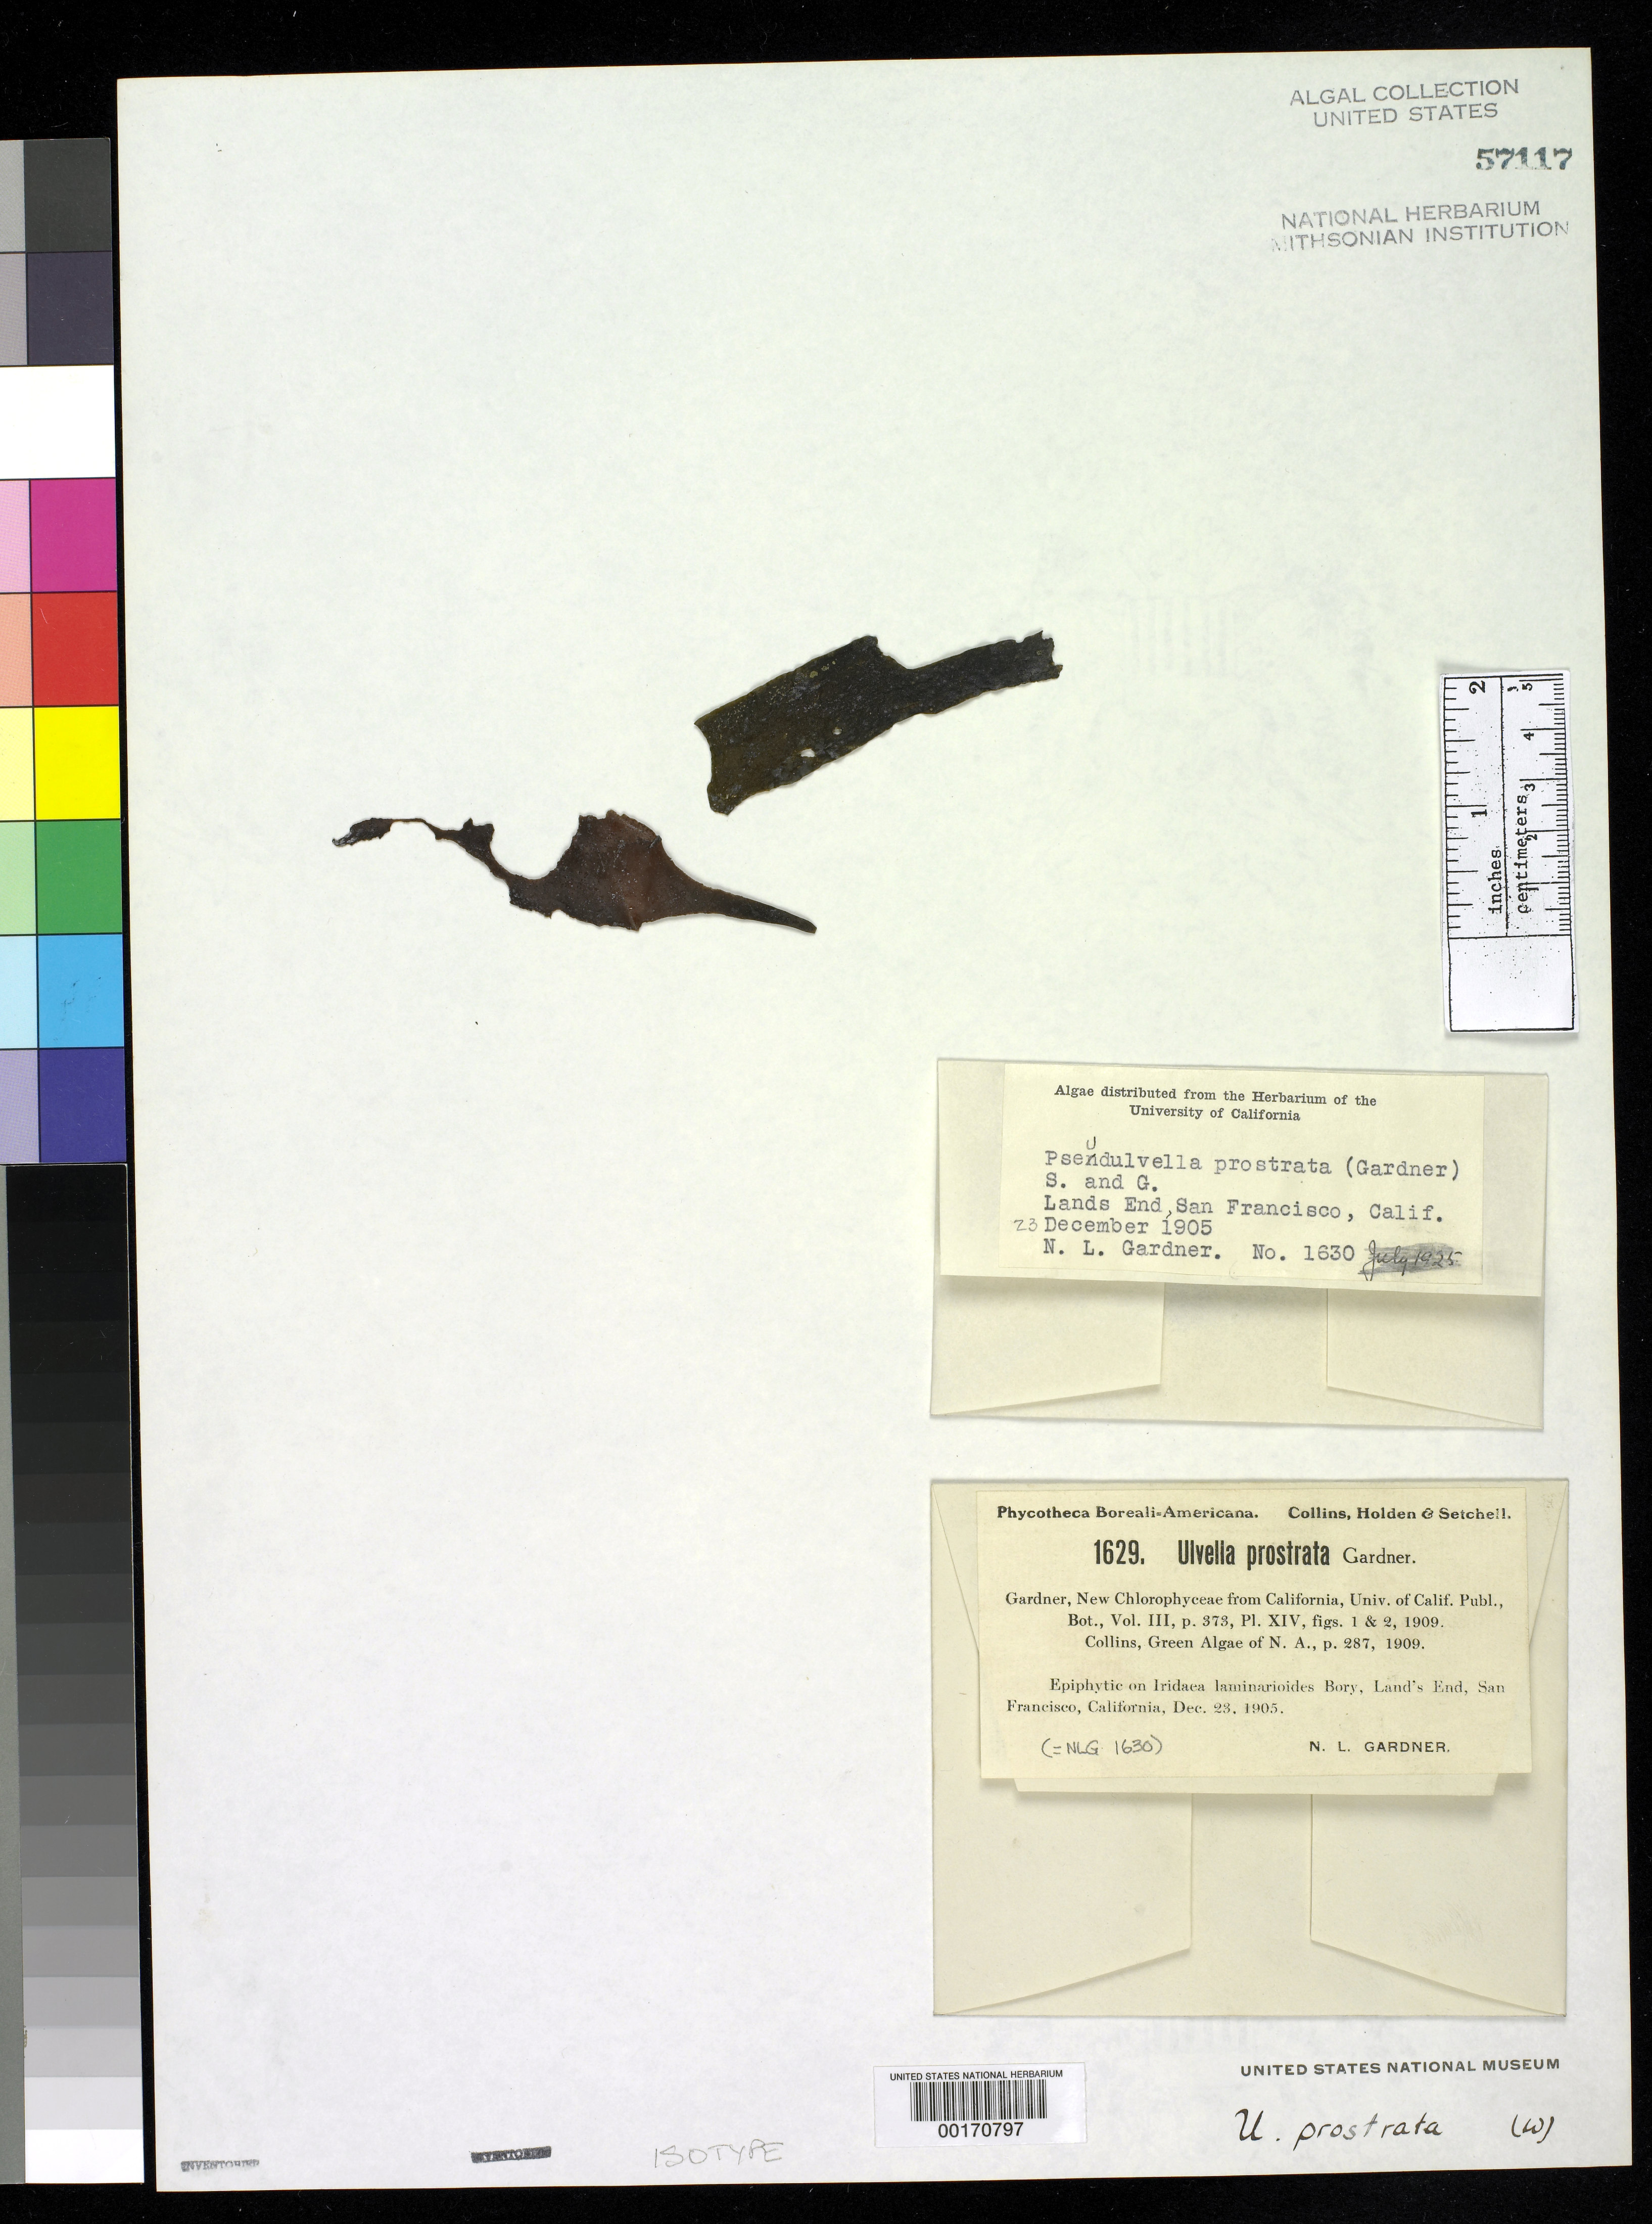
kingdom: Plantae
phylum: Chlorophyta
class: Ulvophyceae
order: Ulvales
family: Ulvellaceae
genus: Ulvella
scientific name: Ulvella prostrata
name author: N.L. Gardner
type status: Isotype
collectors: N. Gardner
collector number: PB-A 1629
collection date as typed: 23 Dec 1905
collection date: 1905-12-23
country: United States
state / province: California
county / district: San Francisco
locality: San Francisco, Lands End.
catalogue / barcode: US 57117